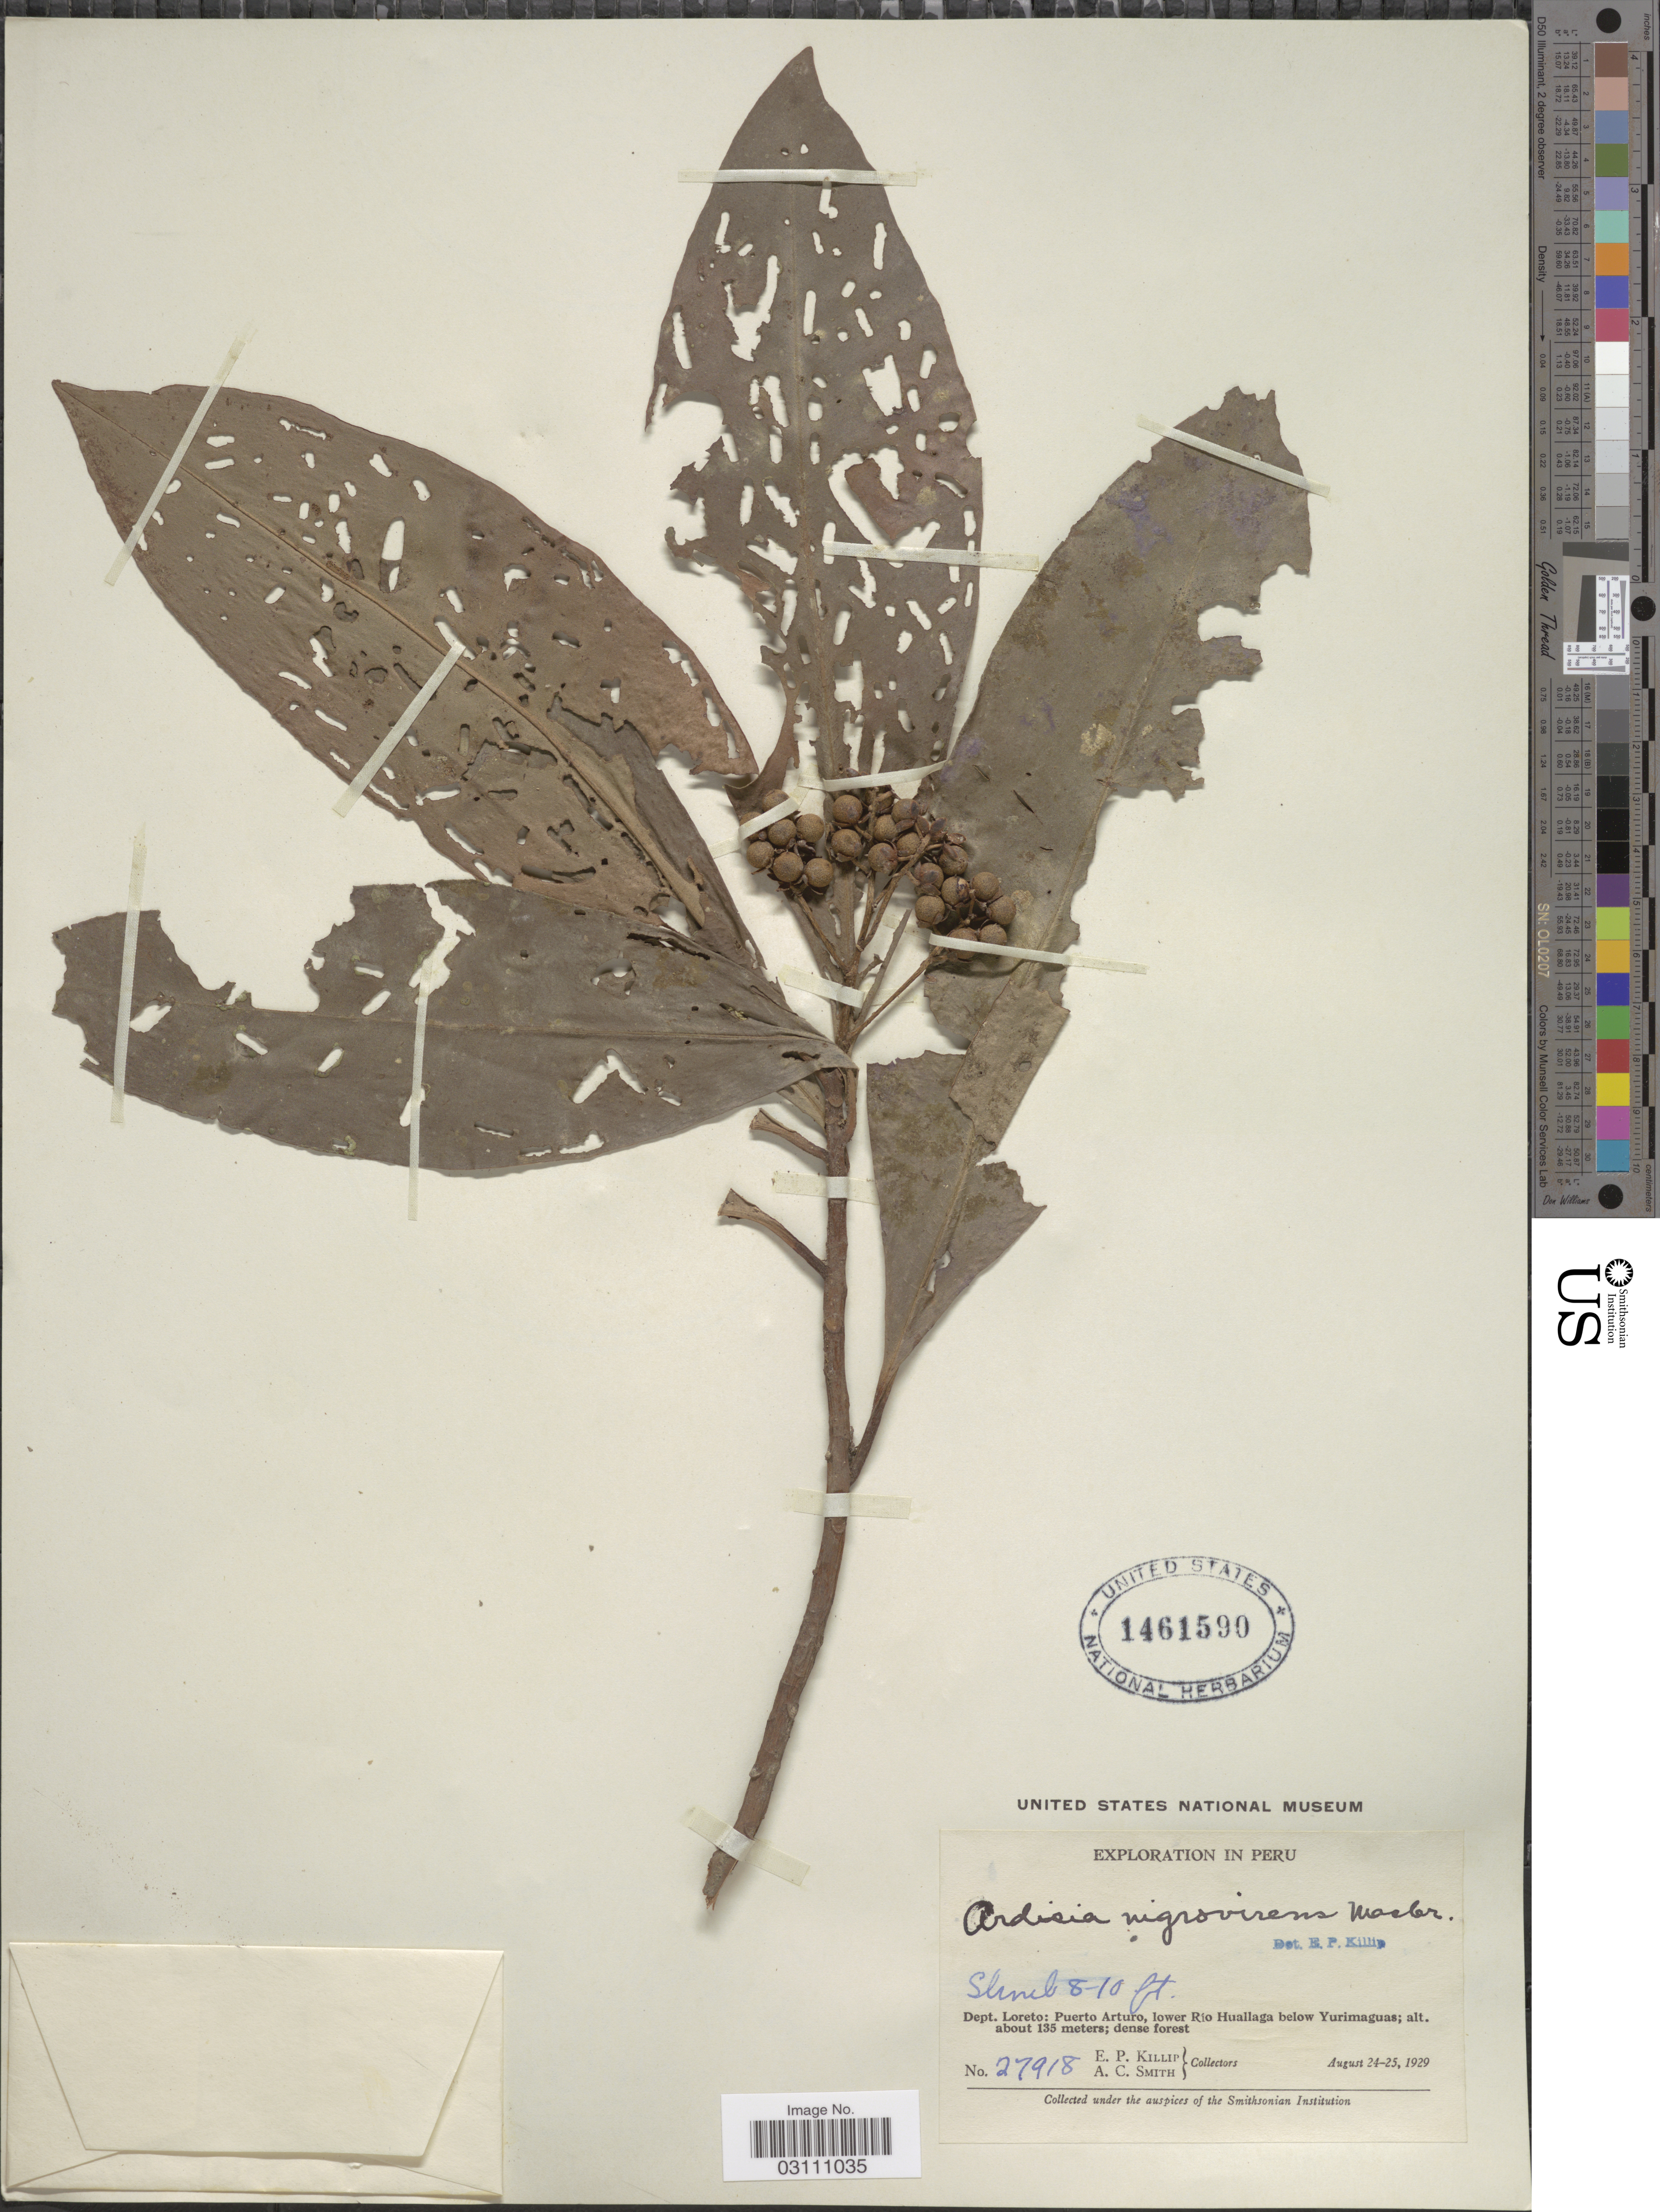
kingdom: Plantae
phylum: Tracheophyta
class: Magnoliopsida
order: Ericales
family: Primulaceae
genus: Ardisia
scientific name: Ardisia nigrovirens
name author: J.F. Macbr.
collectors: E. P. Killip & A. C. Smith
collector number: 27918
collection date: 1929-08-24/1929-08-25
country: Peru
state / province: Loreto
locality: Dept. Loreto: Puerto Arturo, lower Río Huallaga below Yurimaguas.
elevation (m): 135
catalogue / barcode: US 1461590